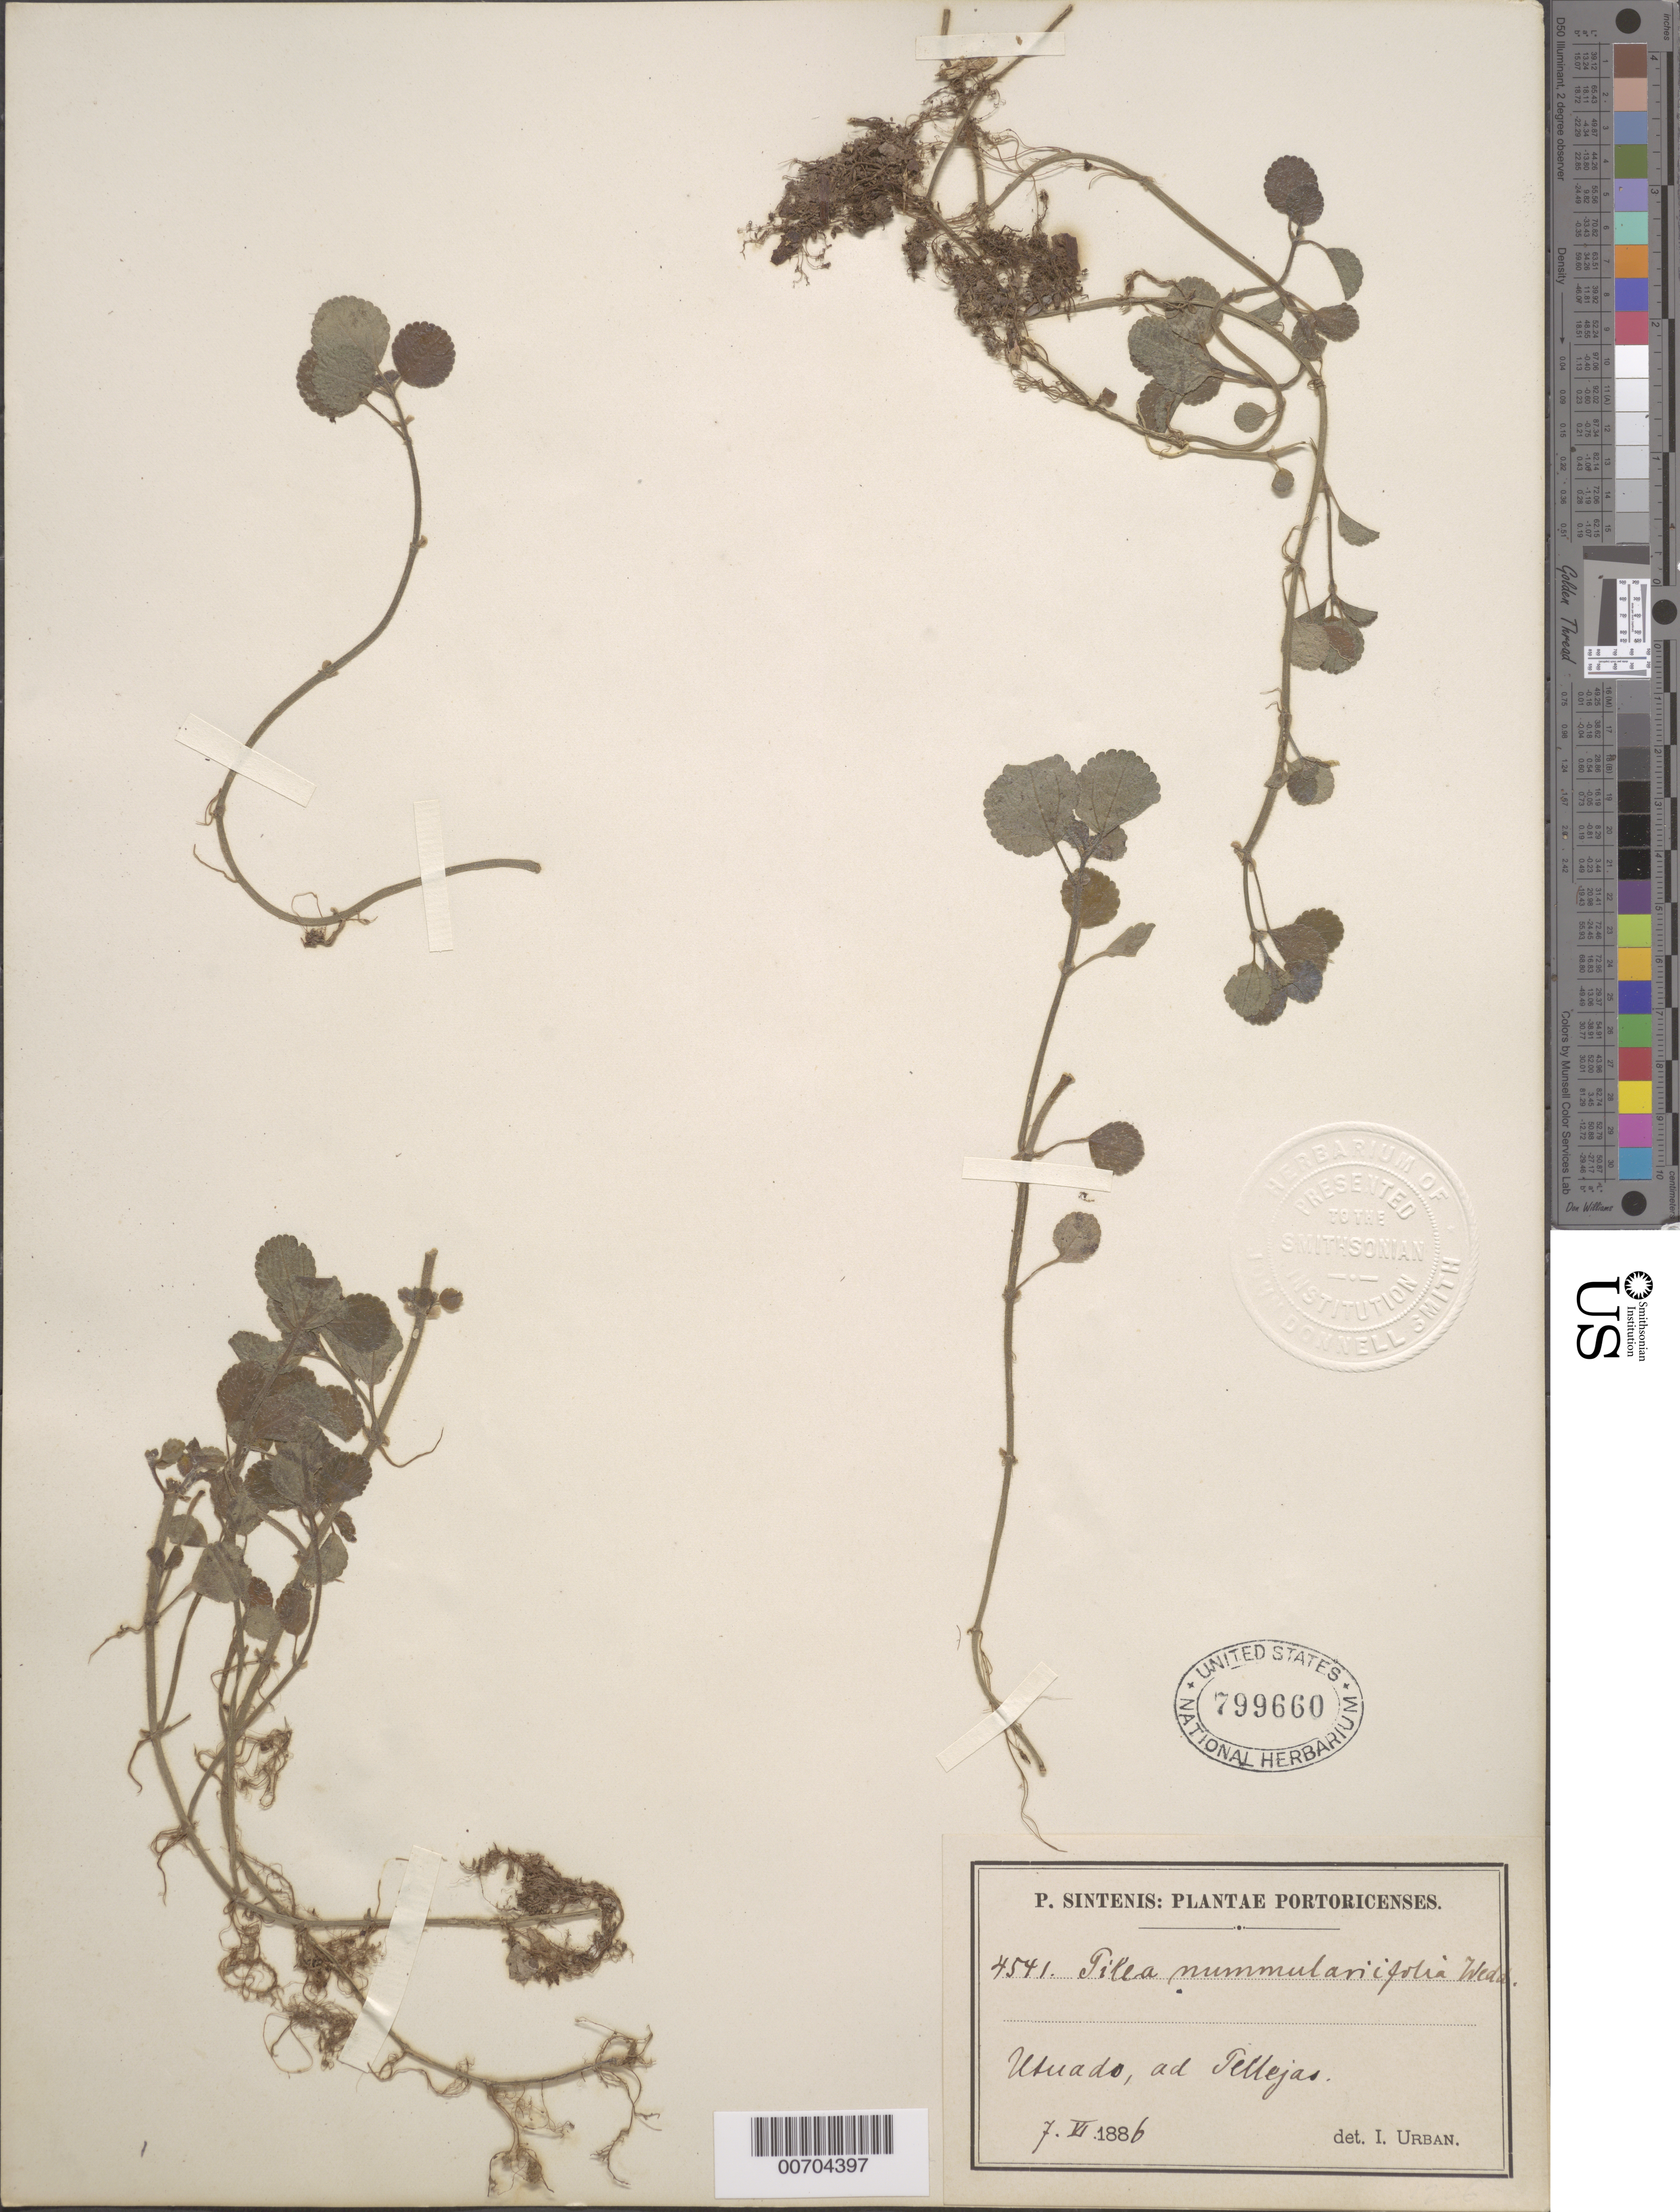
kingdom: Plantae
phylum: Tracheophyta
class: Magnoliopsida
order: Rosales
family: Urticaceae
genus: Pilea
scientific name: Pilea nummulariifolia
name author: (Sw.) Wedd.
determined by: Urban, Ignatz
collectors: P. Sintenis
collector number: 4541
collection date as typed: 07 Jun 1886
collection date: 1886-06-07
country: Puerto Rico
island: Greater Antilles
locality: Utuado, ad Pellejas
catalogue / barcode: US 799660